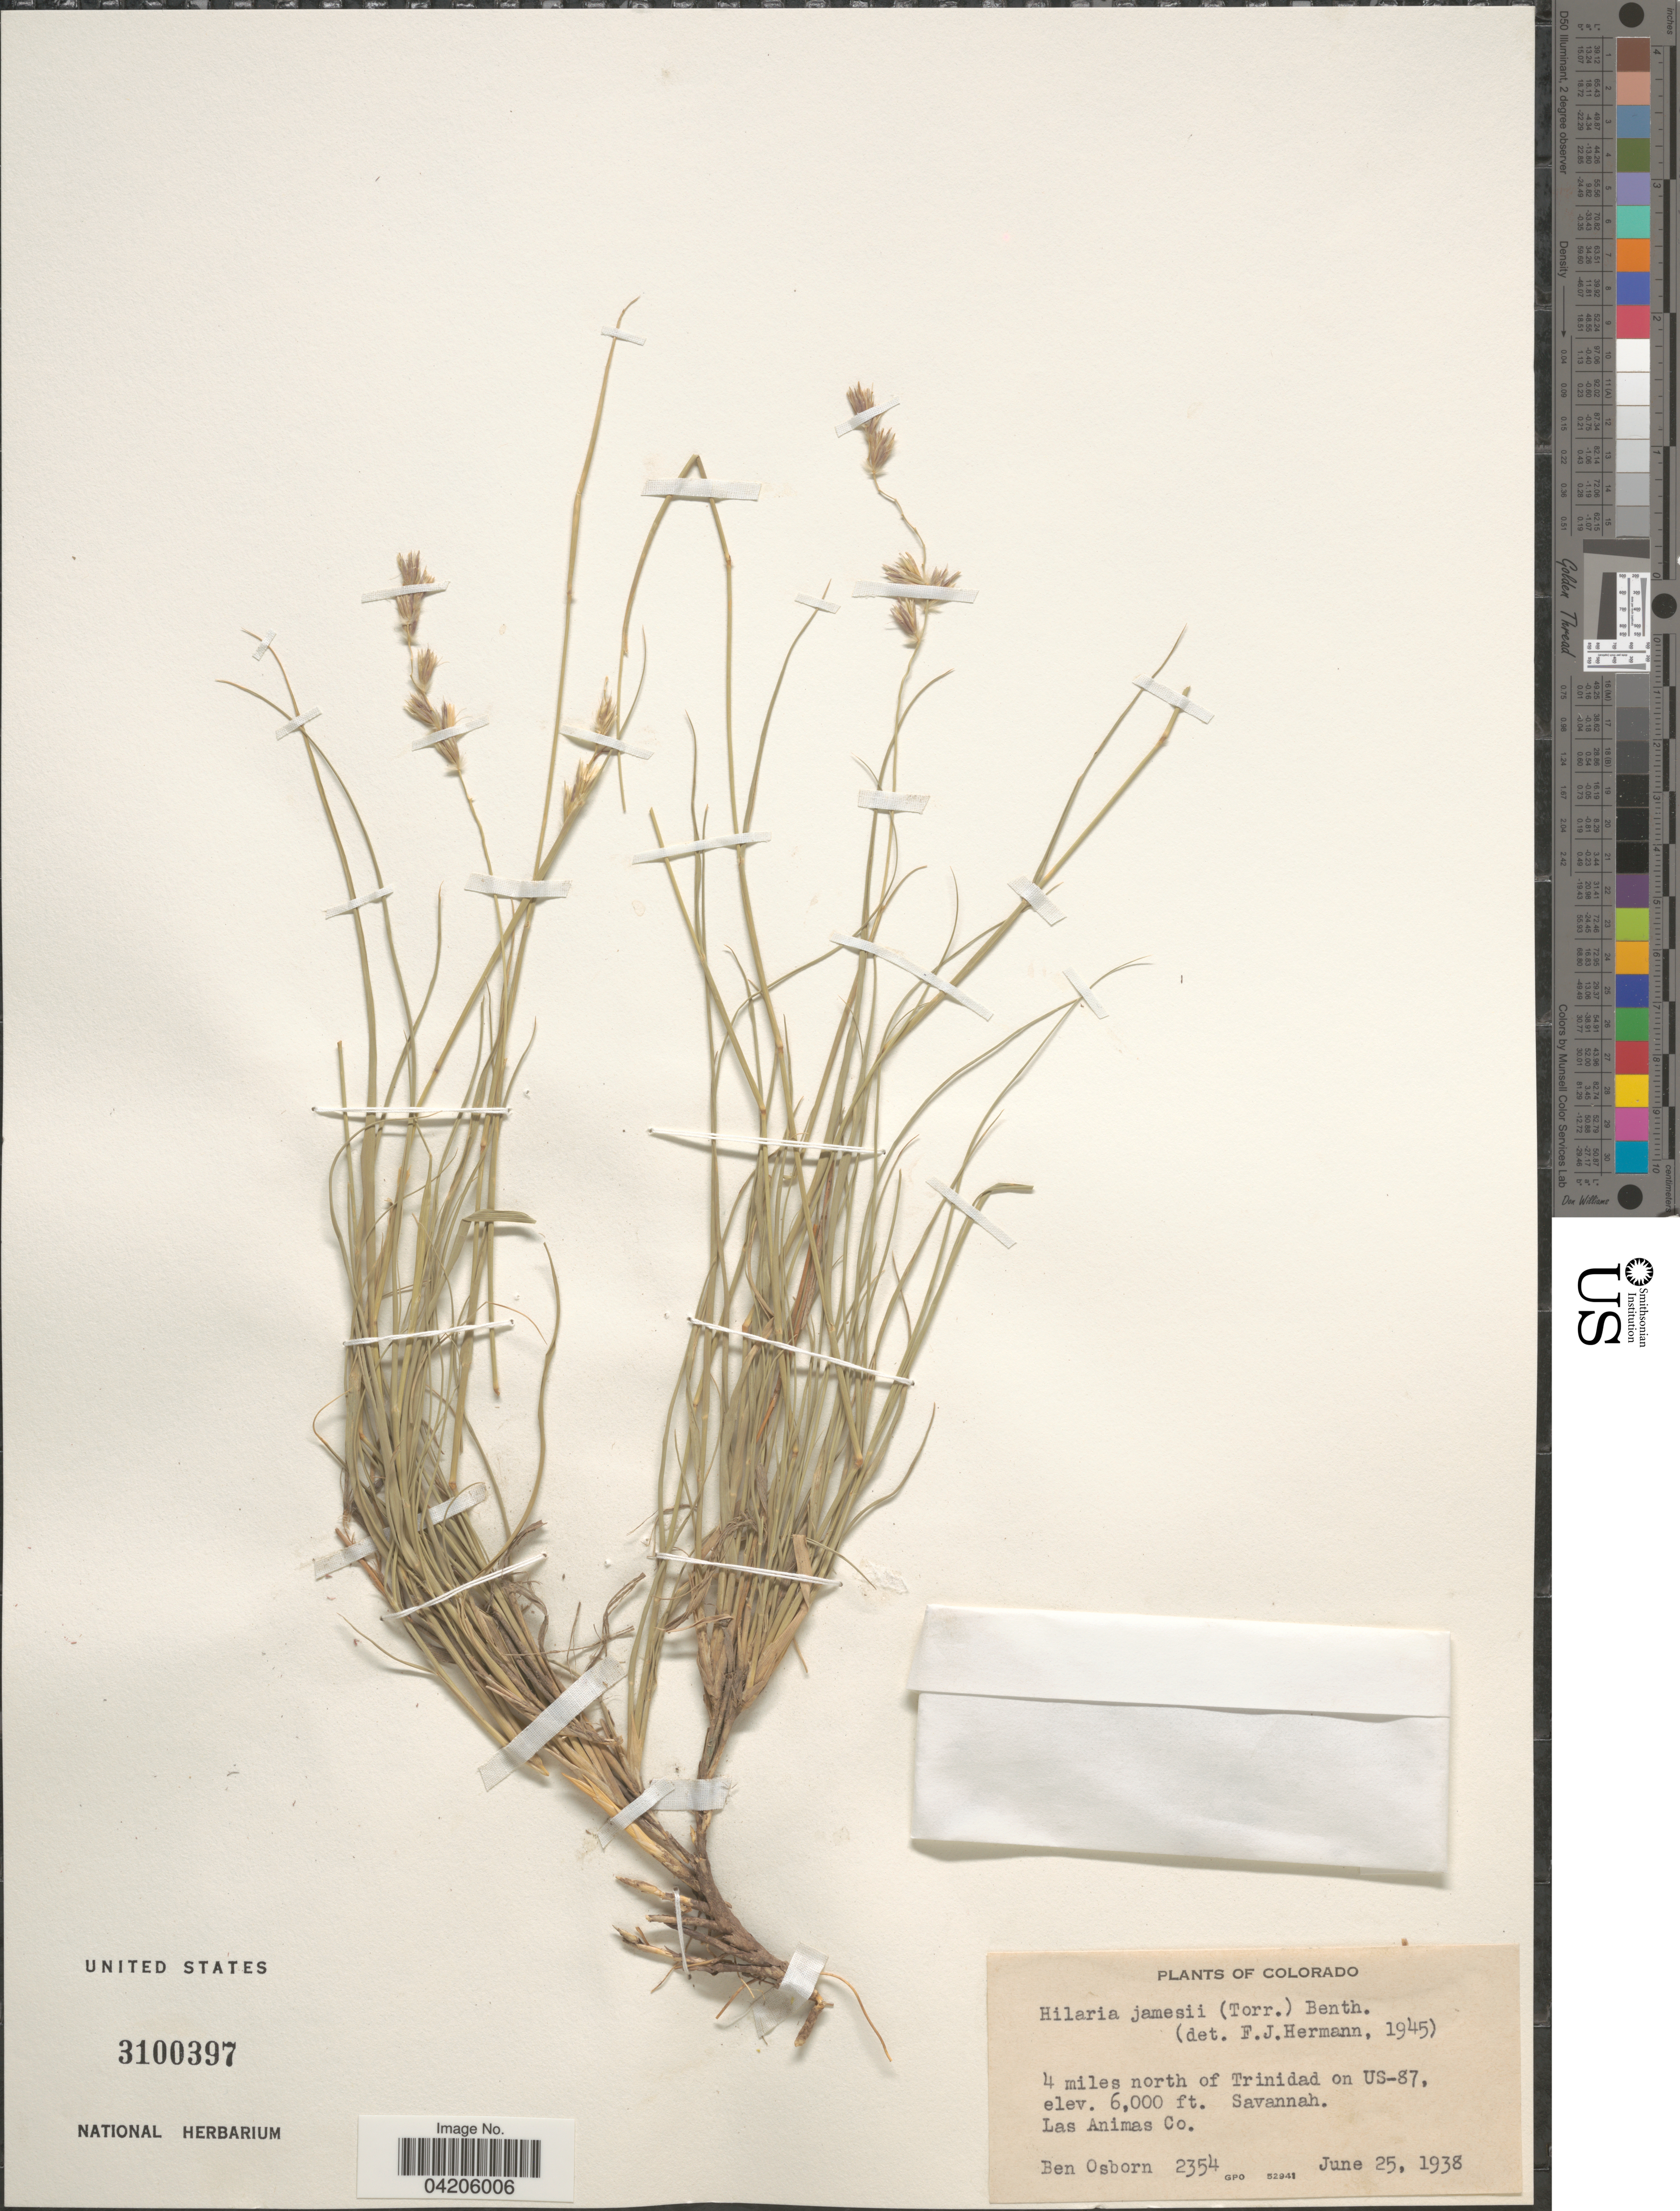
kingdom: Plantae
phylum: Tracheophyta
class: Liliopsida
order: Poales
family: Poaceae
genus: Hilaria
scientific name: Hilaria jamesii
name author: (Torr.) Benth.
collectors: B. Osborn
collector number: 2354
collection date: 1938-06-25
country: United States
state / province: Colorado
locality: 4 miles north of Trinidad on US-87, Las Animas Co.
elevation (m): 1829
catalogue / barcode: US 3100397